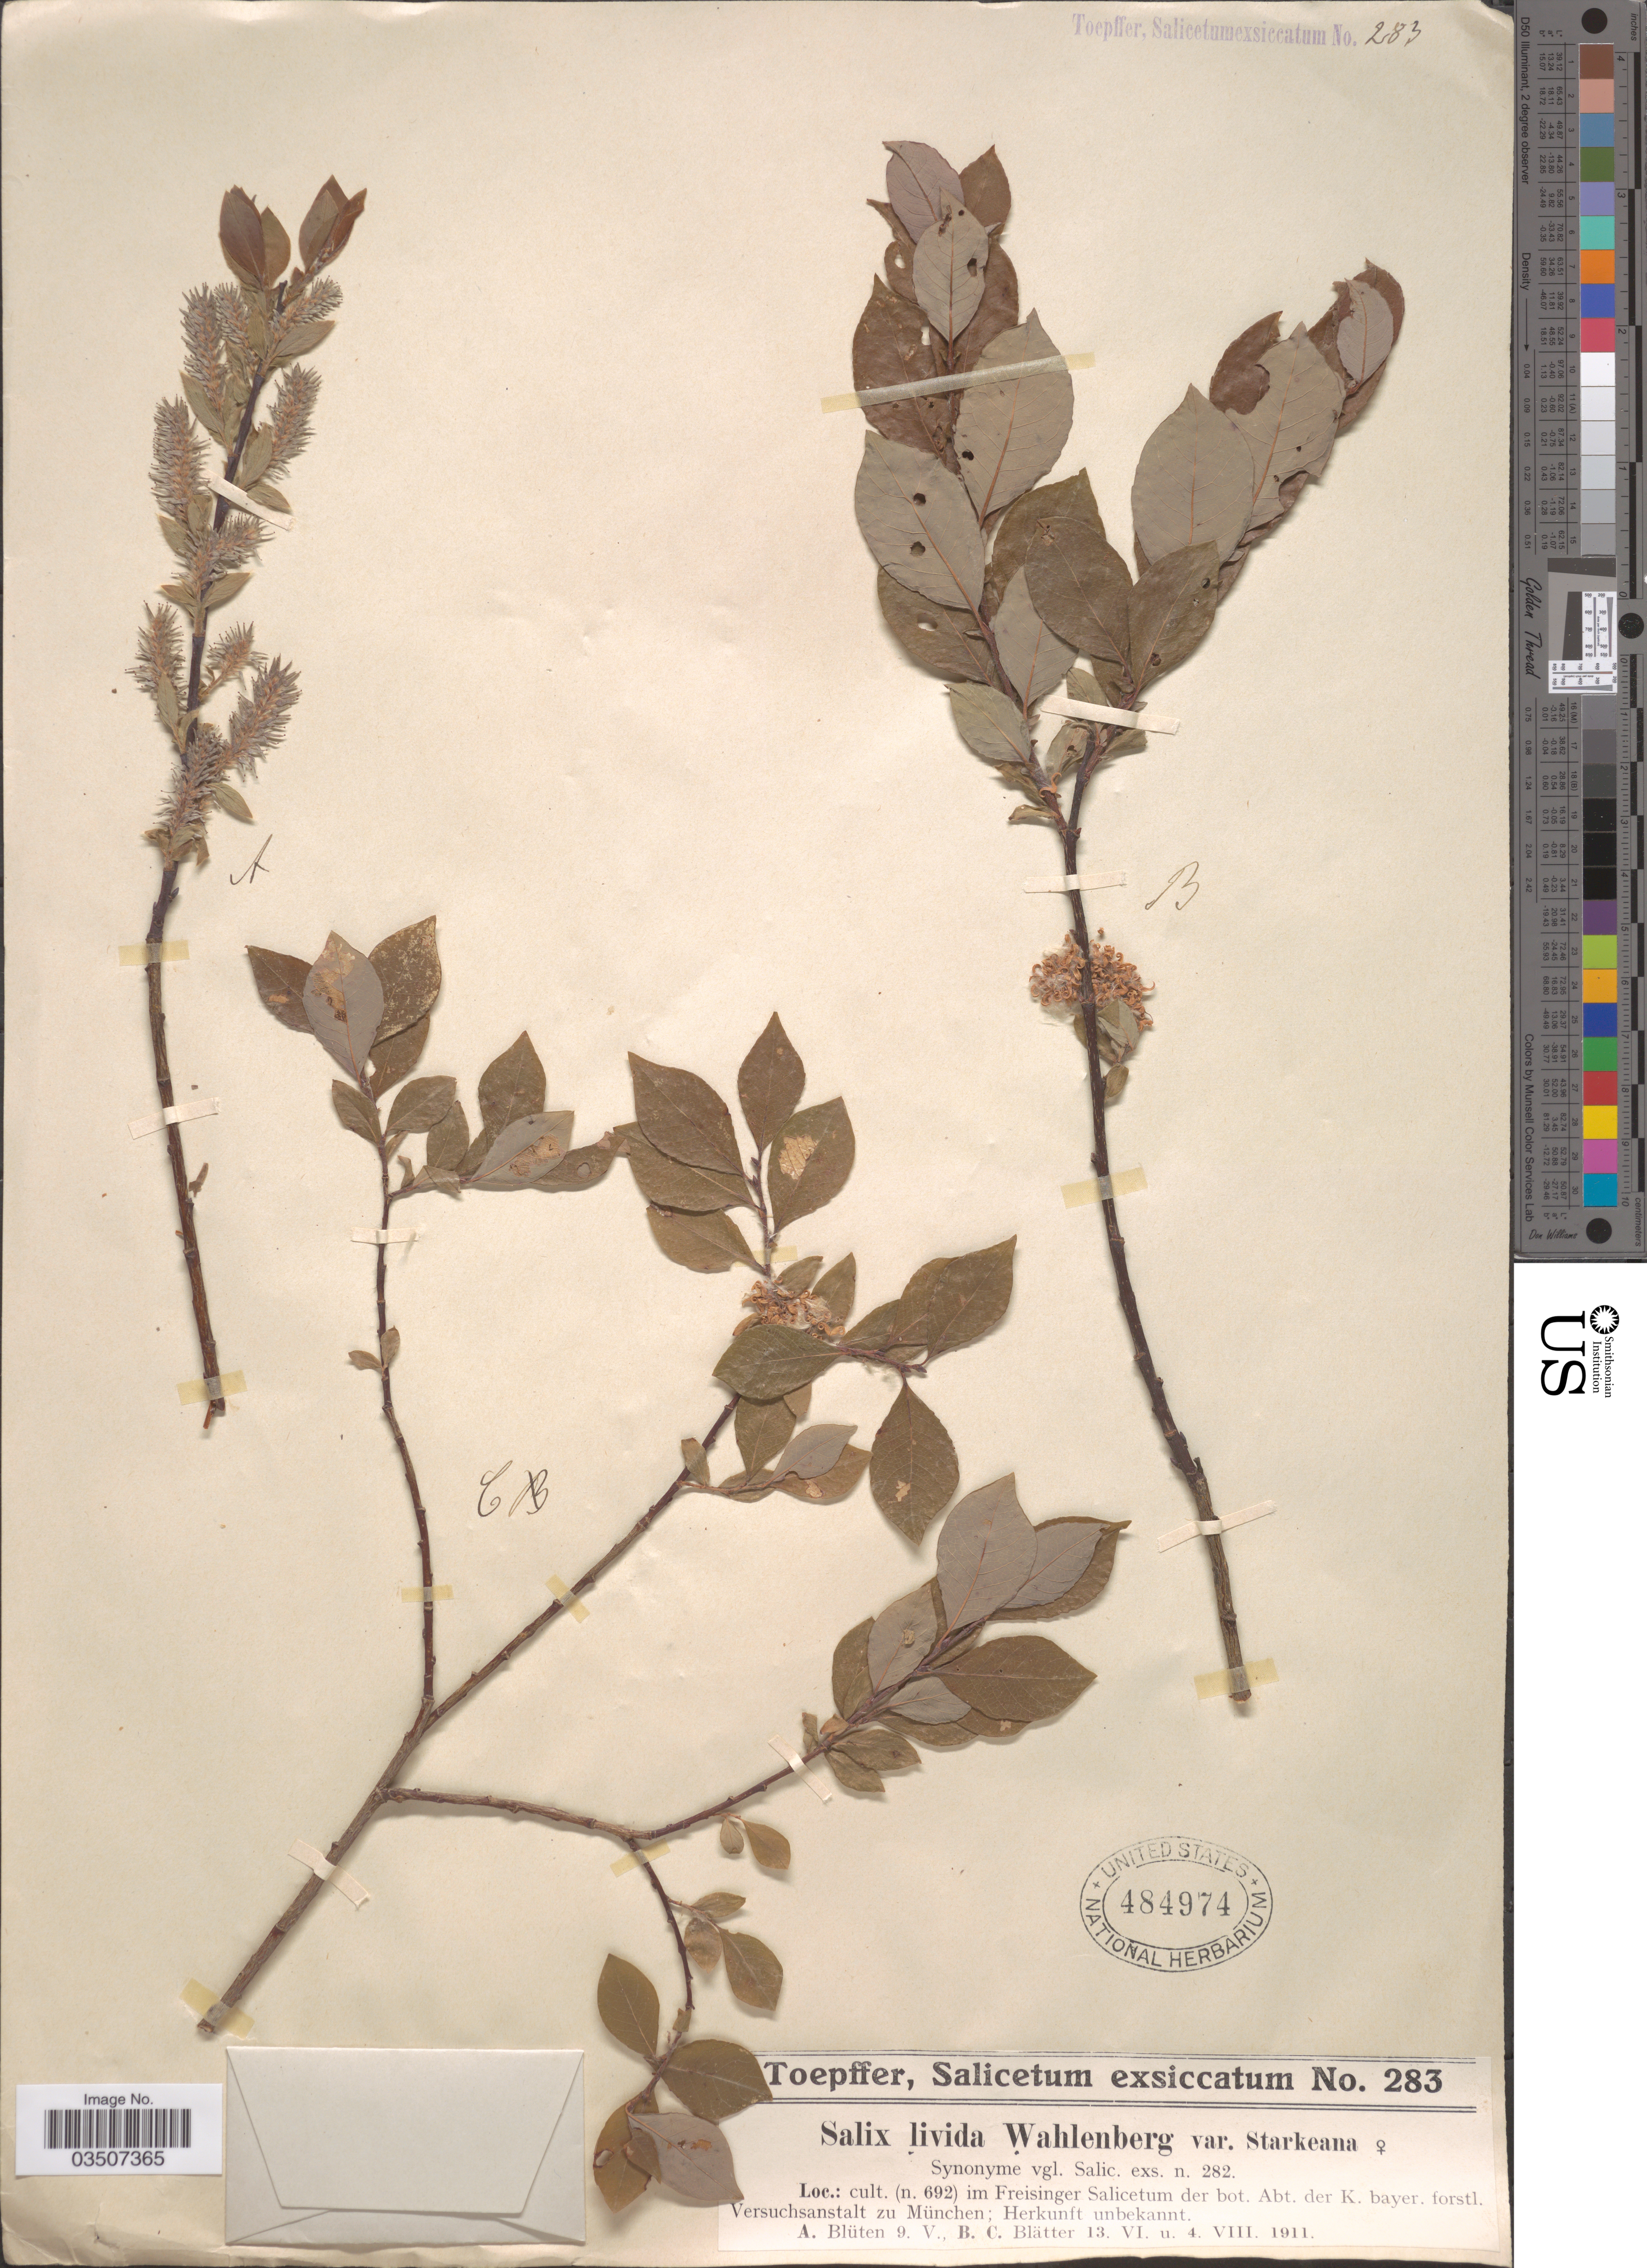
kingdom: Plantae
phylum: Tracheophyta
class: Magnoliopsida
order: Malpighiales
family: Salicaceae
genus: Salix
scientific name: Salix starkeana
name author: Willd.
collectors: A. Toepffer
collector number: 283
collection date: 1911-05-09/1911-08-04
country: Germany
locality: Im Freisinger Salicetum der bot. Abt. der K. bayer. forstl. Versuchsanstalt zu München; Herkunft unbekannt.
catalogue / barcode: US 484874